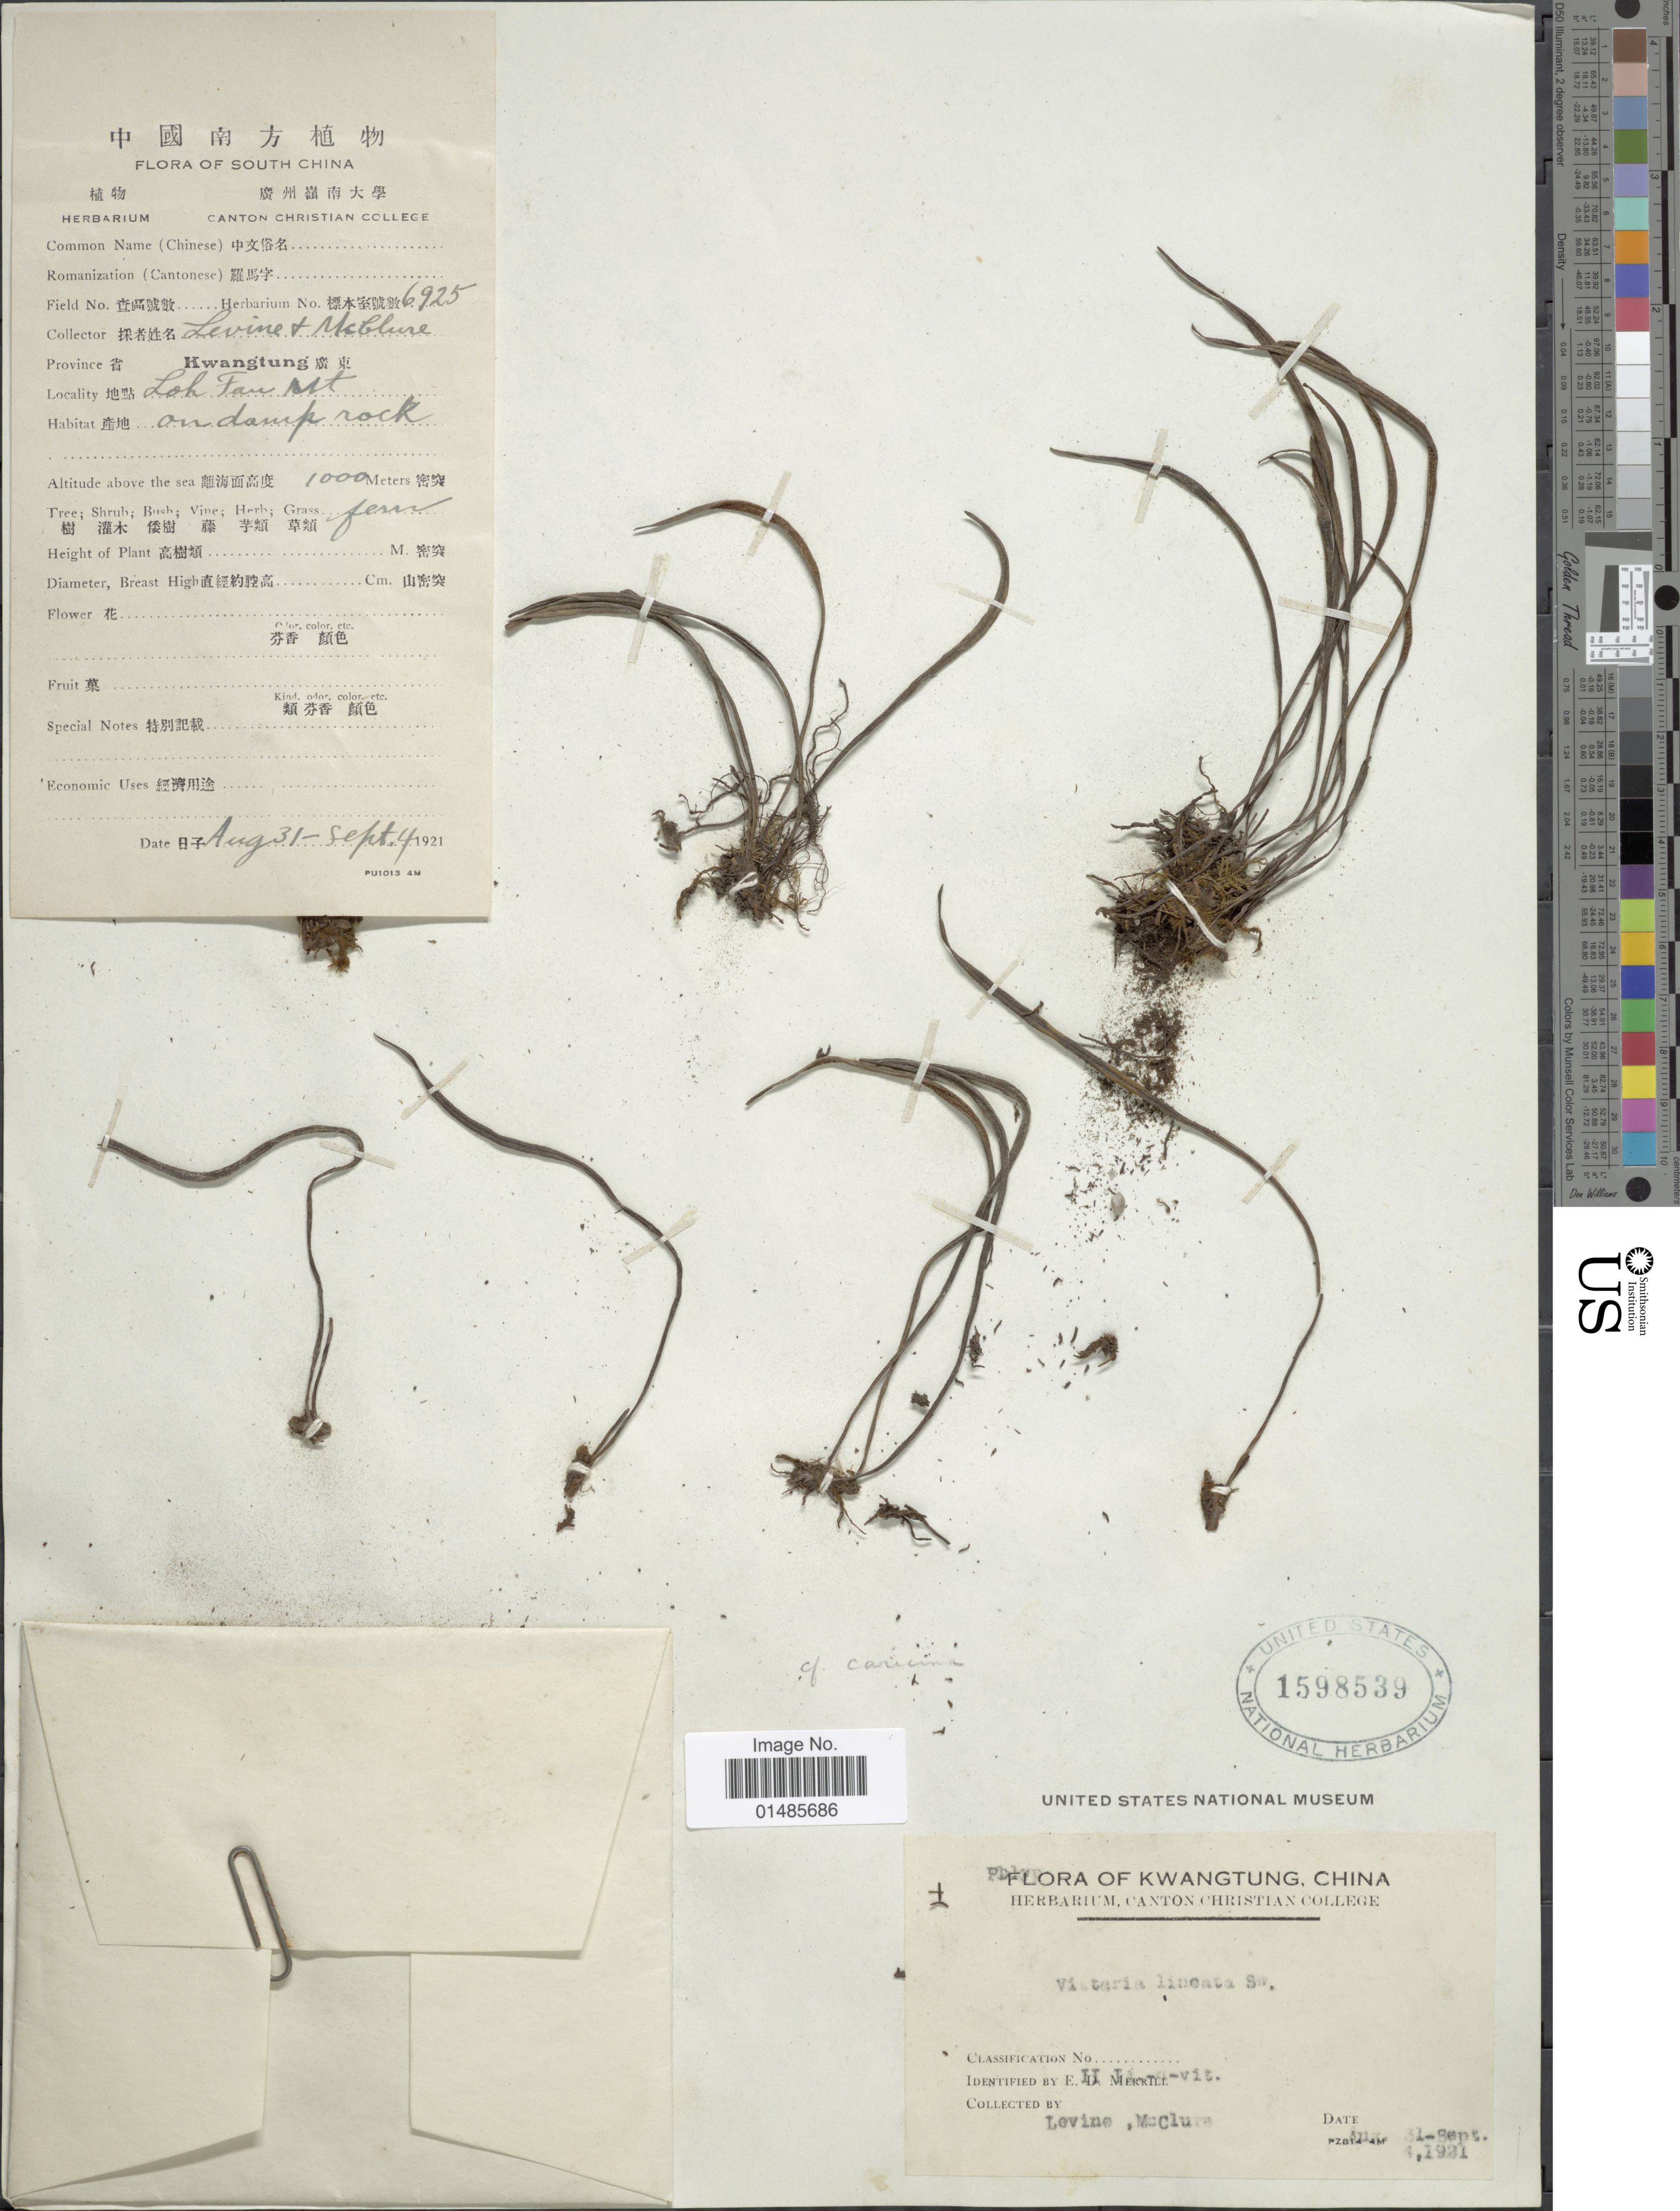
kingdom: Plantae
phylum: Tracheophyta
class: Polypodiopsida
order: Polypodiales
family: Pteridaceae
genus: Haplopteris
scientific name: Haplopteris flexuosa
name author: (Fée) E.H. Crane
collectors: -. Levine & McClure, --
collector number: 6925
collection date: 1921-08-31/1921-09-04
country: China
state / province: Guangdong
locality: Province Kwangtung X. Loh Fau Mt.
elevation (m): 1000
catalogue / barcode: US 1598539